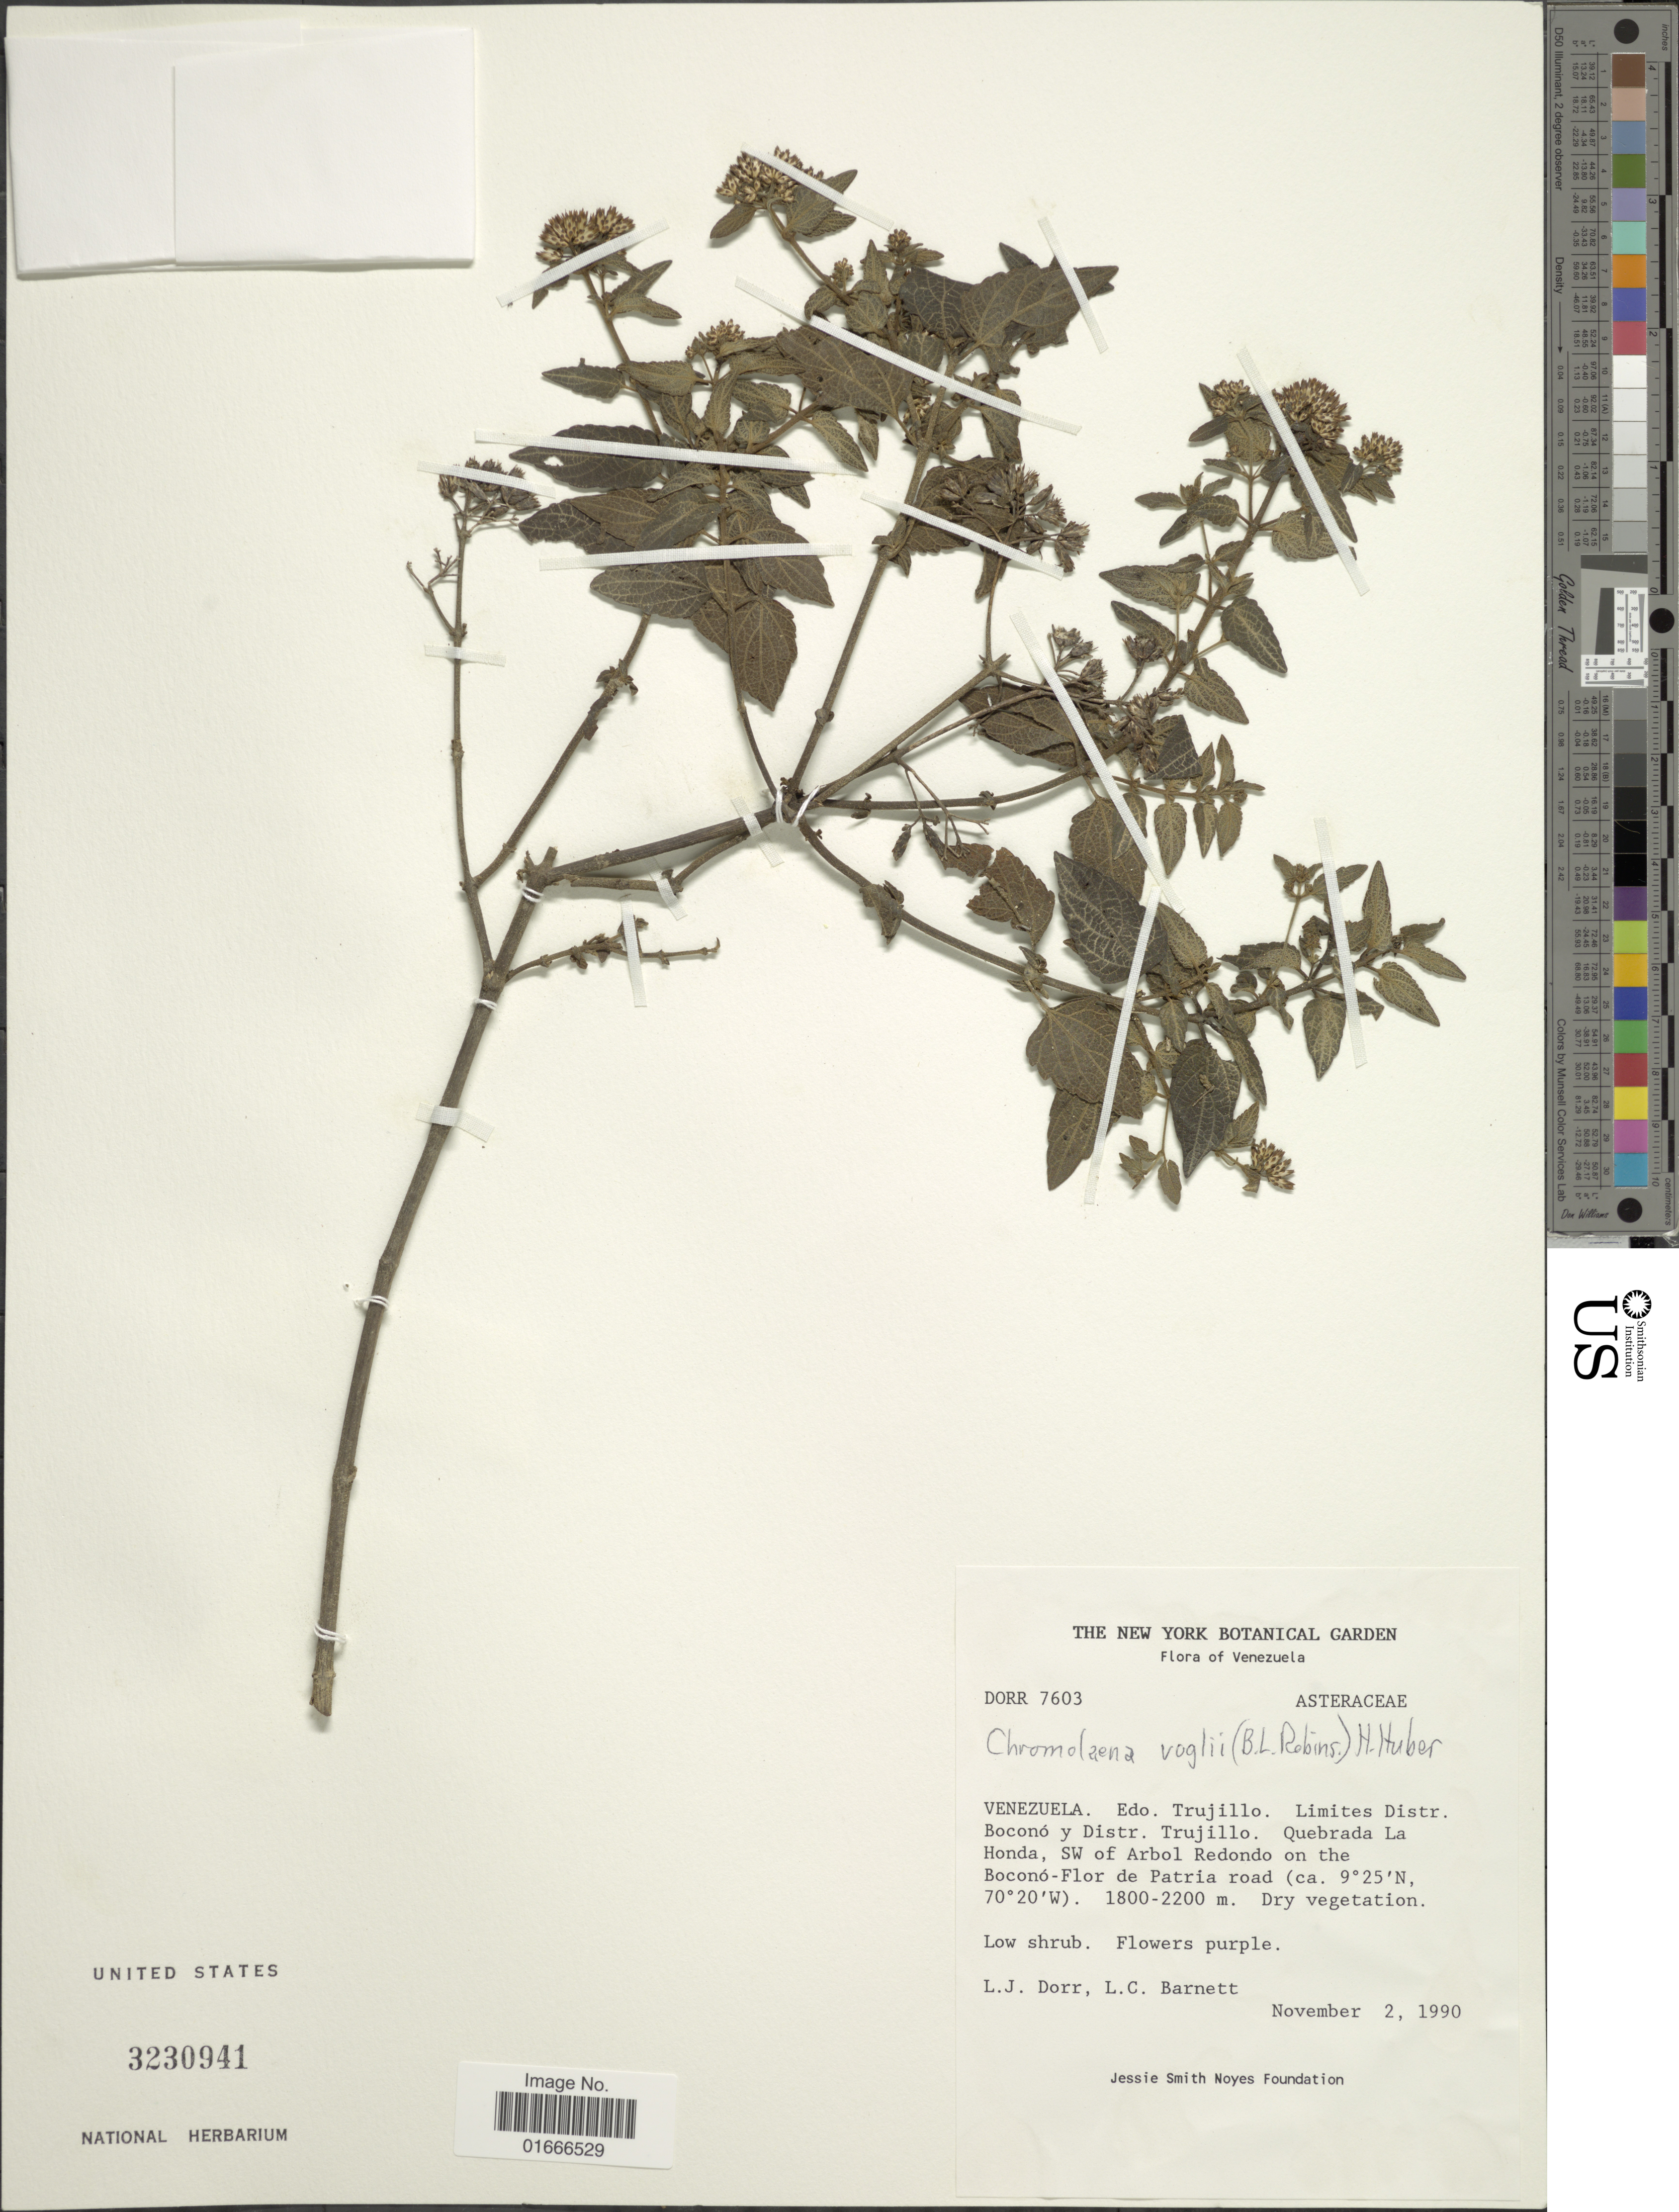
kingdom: Plantae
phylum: Tracheophyta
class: Magnoliopsida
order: Asterales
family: Asteraceae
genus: Chromolaena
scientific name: Chromolaena voglii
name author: (B.L. Rob.) H. Huber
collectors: L. J. Dorr & L. C. Barnett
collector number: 7603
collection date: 1990-11-02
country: Venezuela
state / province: Trujillo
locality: Limites Distr. Boconó y Distr. Trujillo. Quebrada La Honda, SW of Arbol Redondo on the Boconó-Flor de Patria road.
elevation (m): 1800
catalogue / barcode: US 3230941